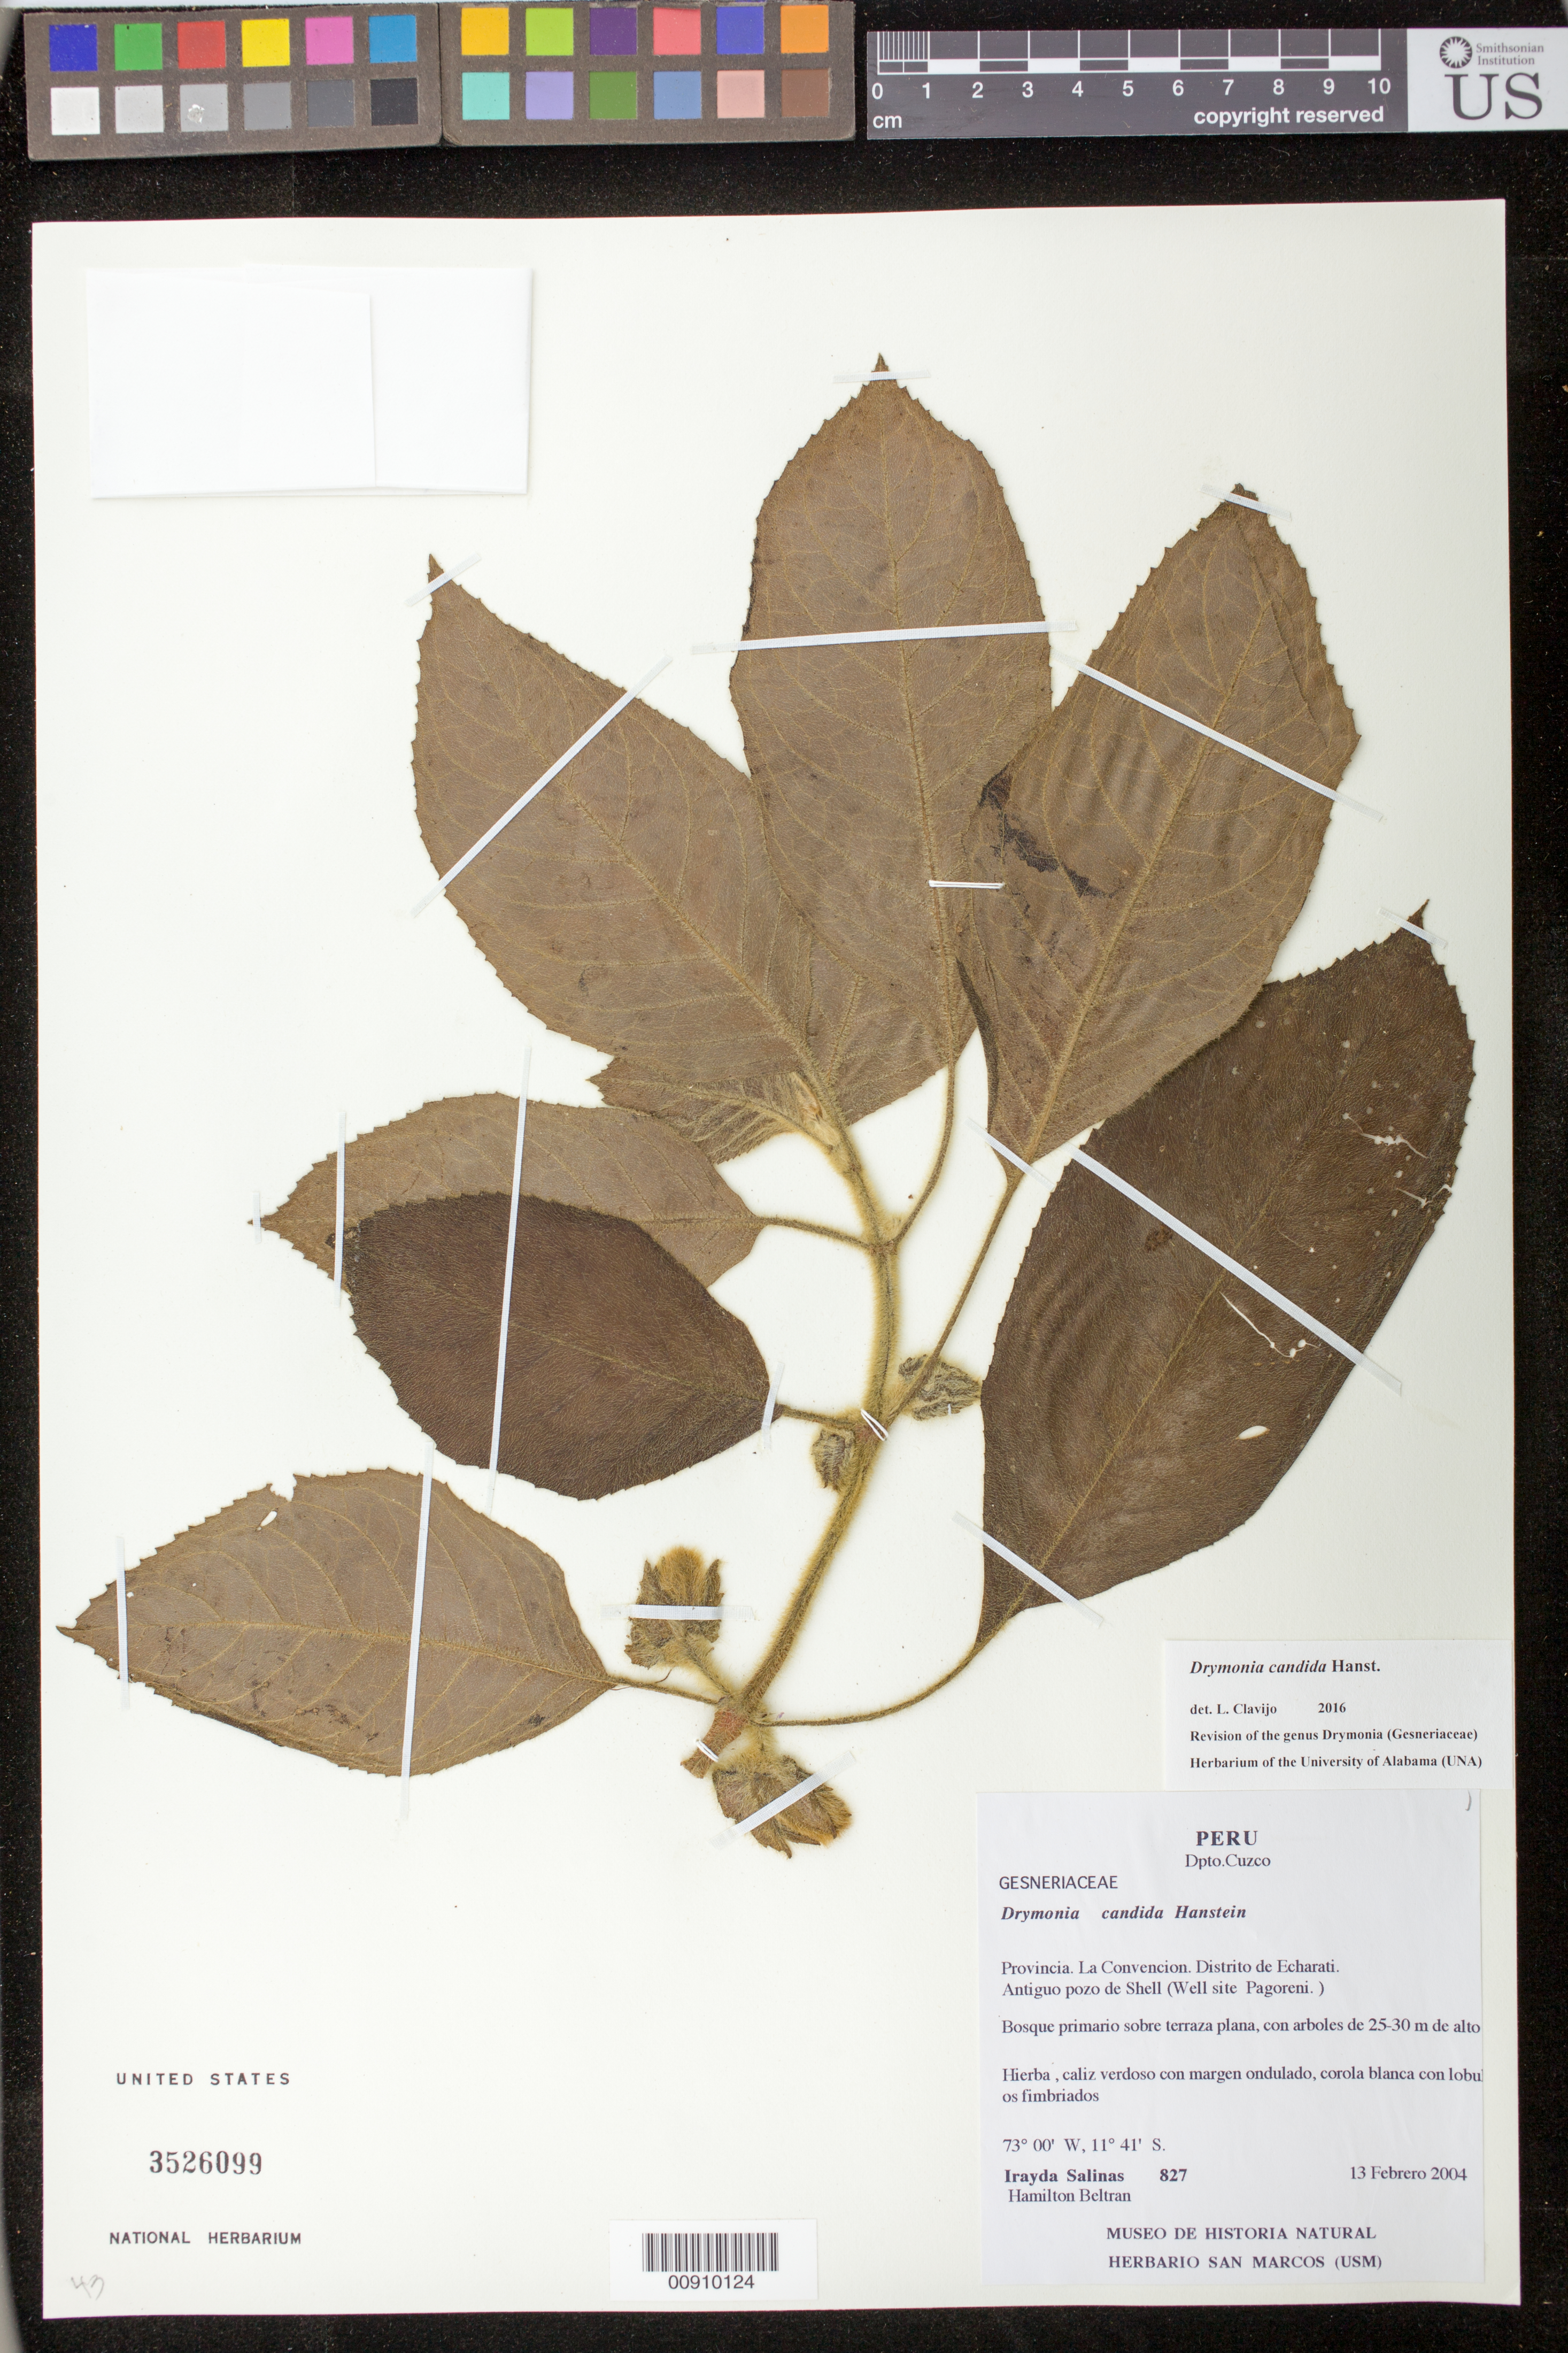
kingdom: Plantae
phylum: Tracheophyta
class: Magnoliopsida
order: Lamiales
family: Gesneriaceae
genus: Drymonia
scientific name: Drymonia candida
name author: Hanst.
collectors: I. Salinas & H. Beltran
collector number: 827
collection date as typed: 13 Feb 2004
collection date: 2004-02-13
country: Peru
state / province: Cusco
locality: Prov. La Convencion, Distrito de Echarati. Antiguo pozo de Shell (Well site Pagoreni)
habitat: Bosque primario sobre terraza plana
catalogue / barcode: US 3526099